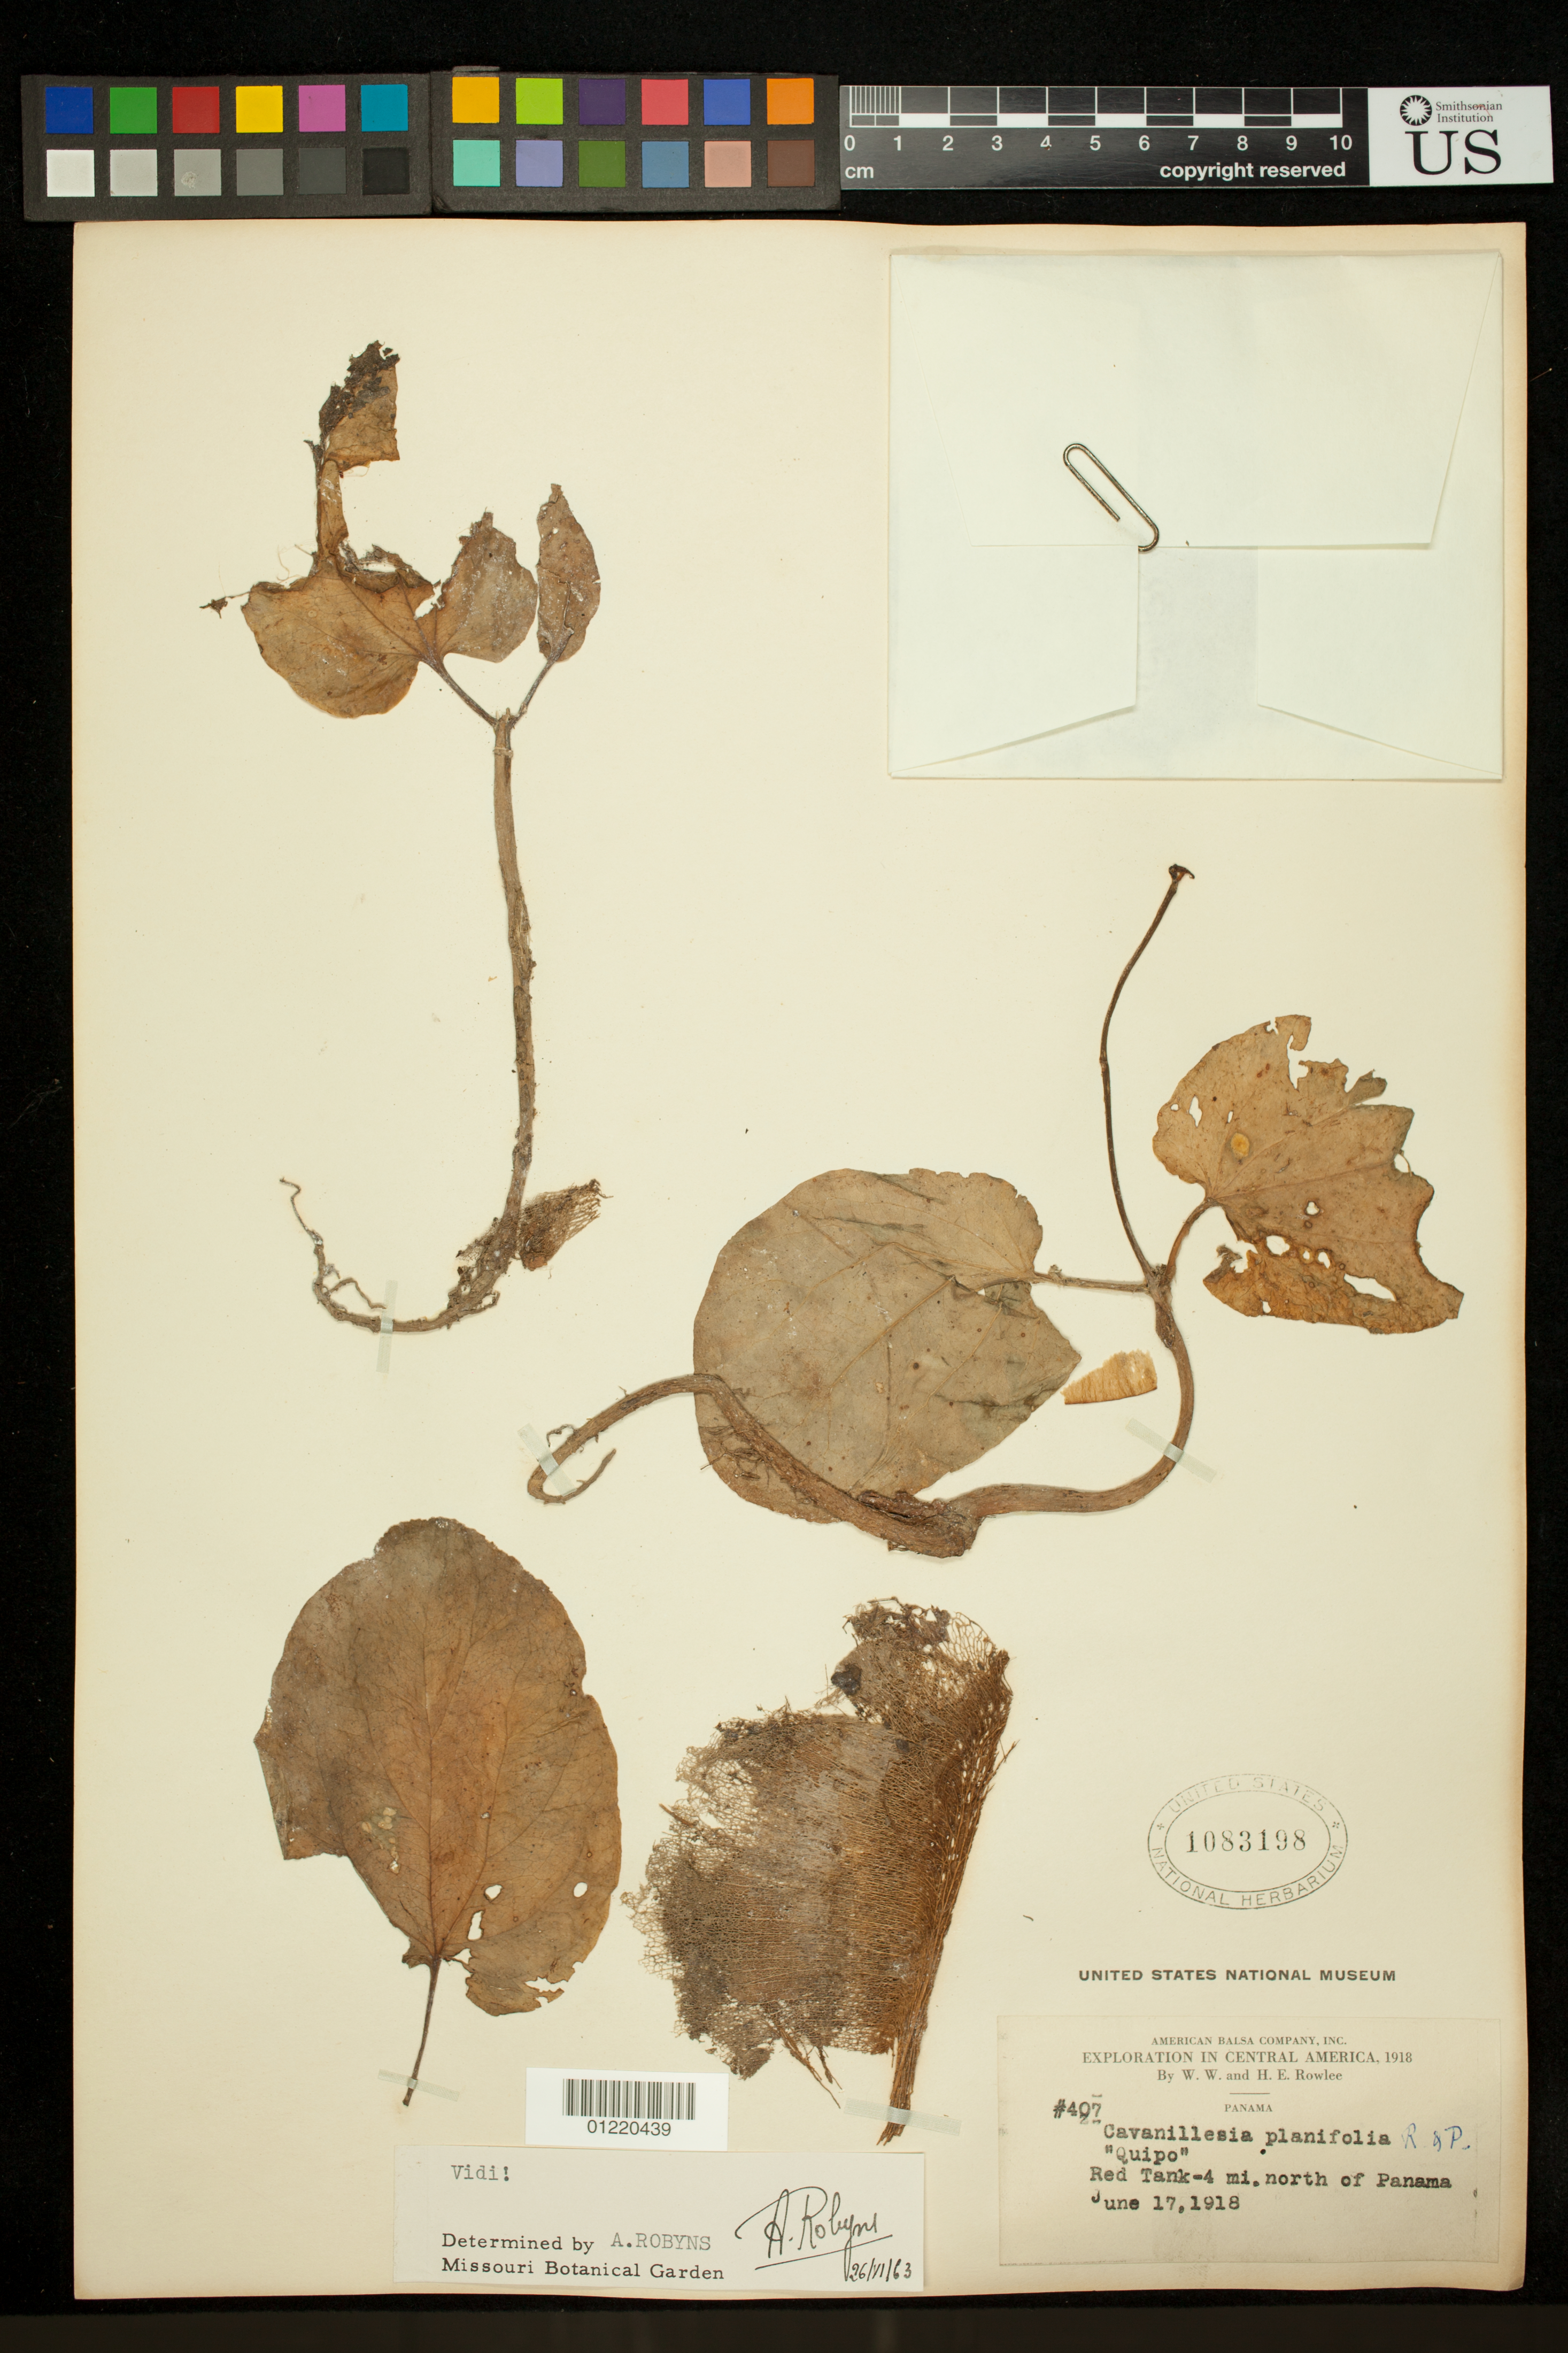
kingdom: Plantae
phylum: Tracheophyta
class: Magnoliopsida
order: Malvales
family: Malvaceae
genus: Cavanillesia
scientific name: Cavanillesia platanifolia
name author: (Bonpl.) Kunth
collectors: W. W. Rowlee & H. E. Rowlee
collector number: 407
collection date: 1918-07-17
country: Panama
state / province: Panamá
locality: Red tank, 4 miles north of Panama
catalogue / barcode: US 1083198